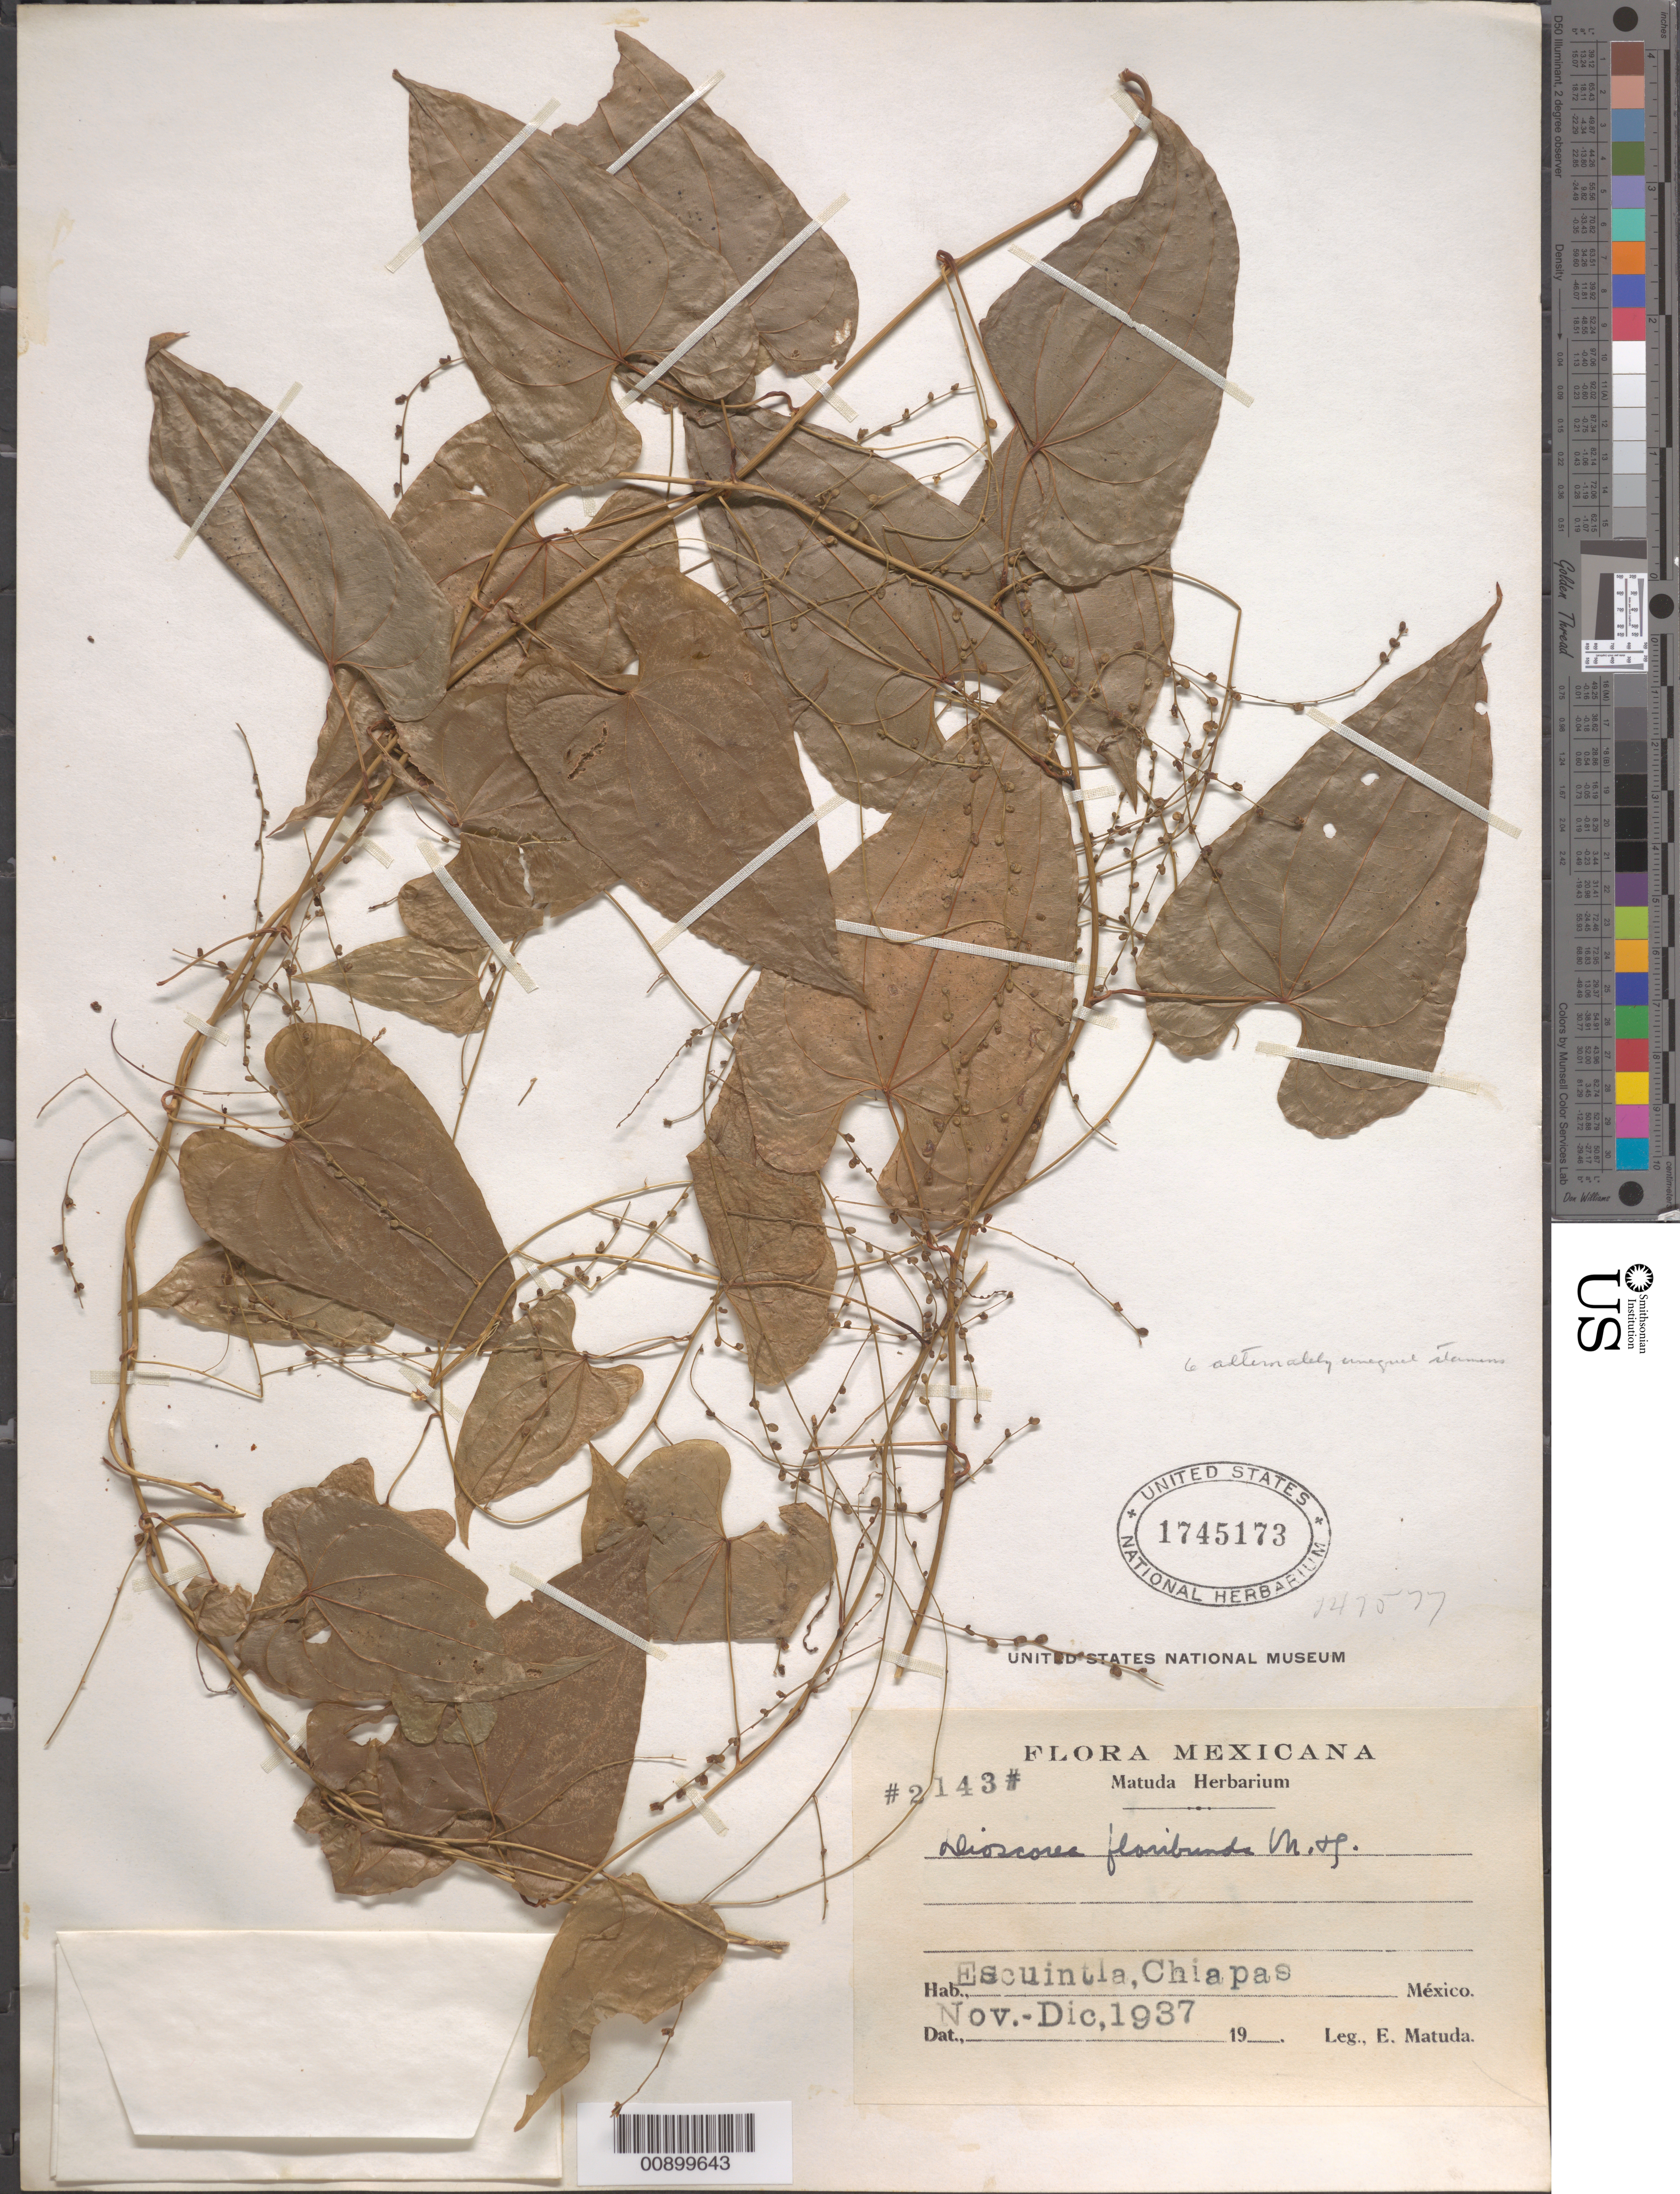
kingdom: Plantae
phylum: Tracheophyta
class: Liliopsida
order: Dioscoreales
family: Dioscoreaceae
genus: Dioscorea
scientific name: Dioscorea floribunda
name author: M. Martens & Galeotti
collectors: E. Matuda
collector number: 2143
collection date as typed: Nov 1937 to -- Dec 1937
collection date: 1937-11/1937-12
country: Mexico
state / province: Chiapas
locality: Escuintla, Chiapas.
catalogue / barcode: US 1745173